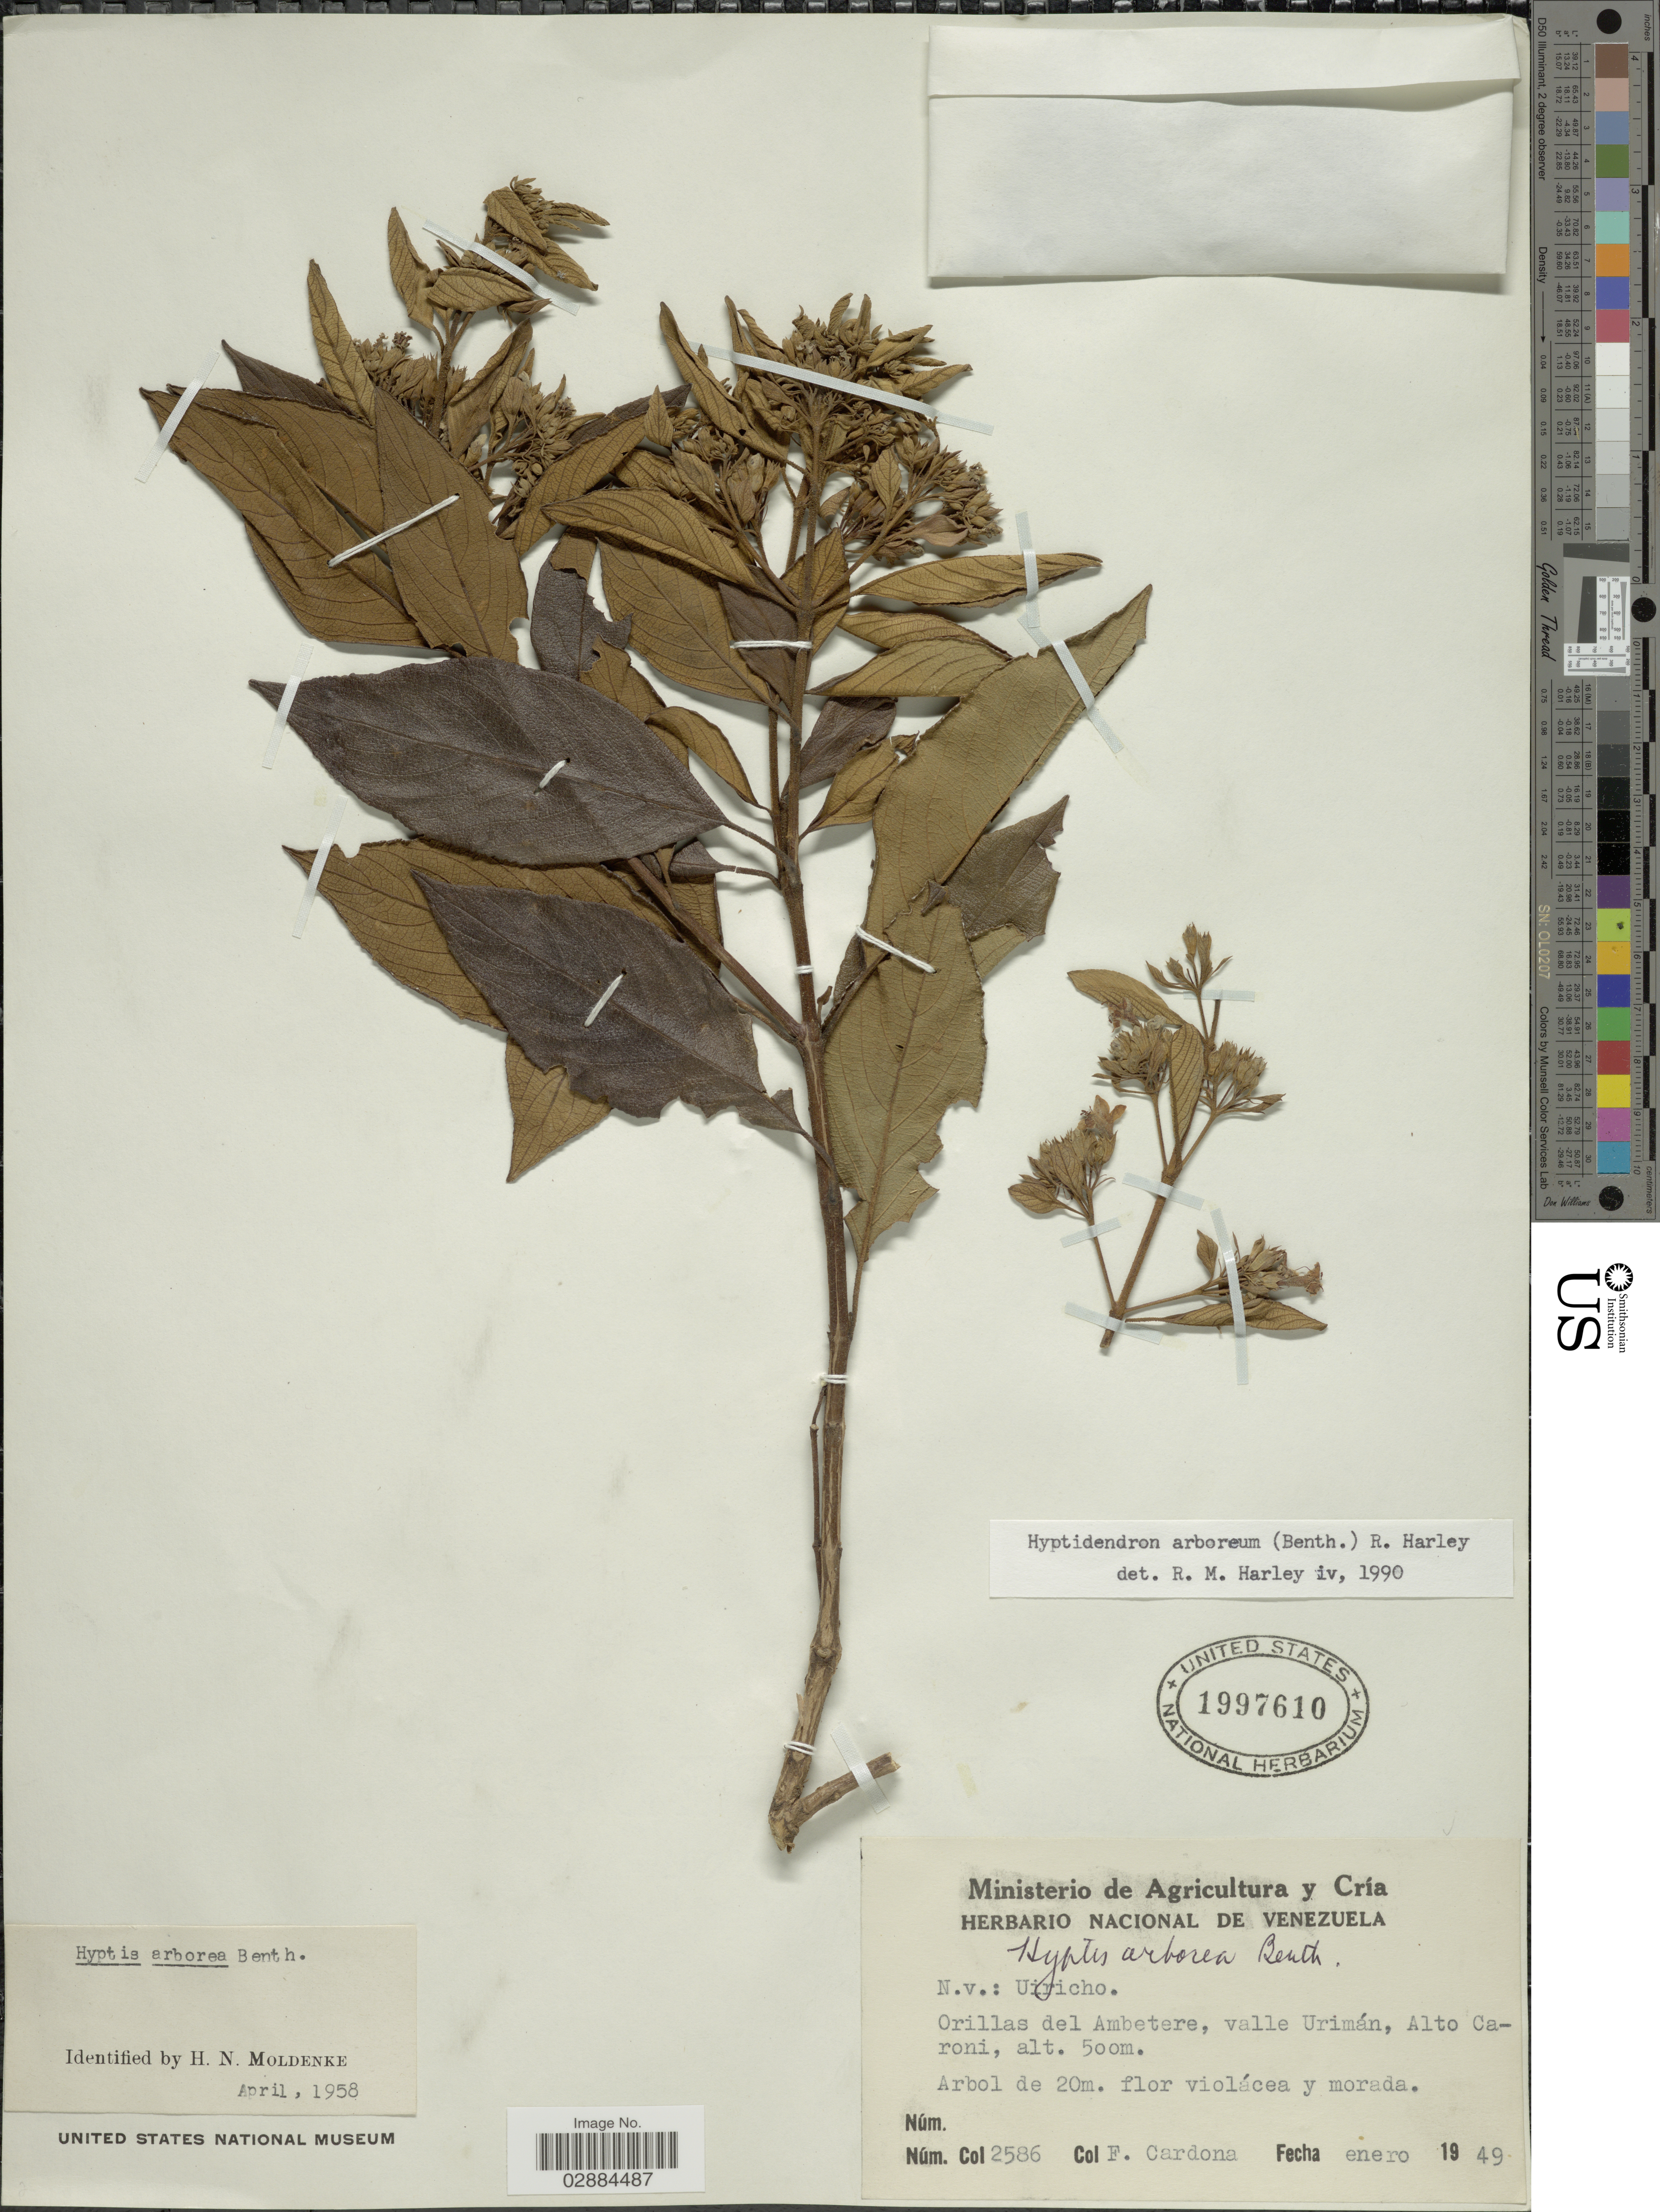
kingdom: Plantae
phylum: Tracheophyta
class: Magnoliopsida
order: Lamiales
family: Lamiaceae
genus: Hyptidendron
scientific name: Hyptidendron arboreum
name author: (Benth.) Harley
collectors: F. Cardona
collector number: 2586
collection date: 1949-01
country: Venezuela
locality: Orillas del Ambetere, valle Urimán, Alto Caroni.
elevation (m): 500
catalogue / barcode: US 1997610